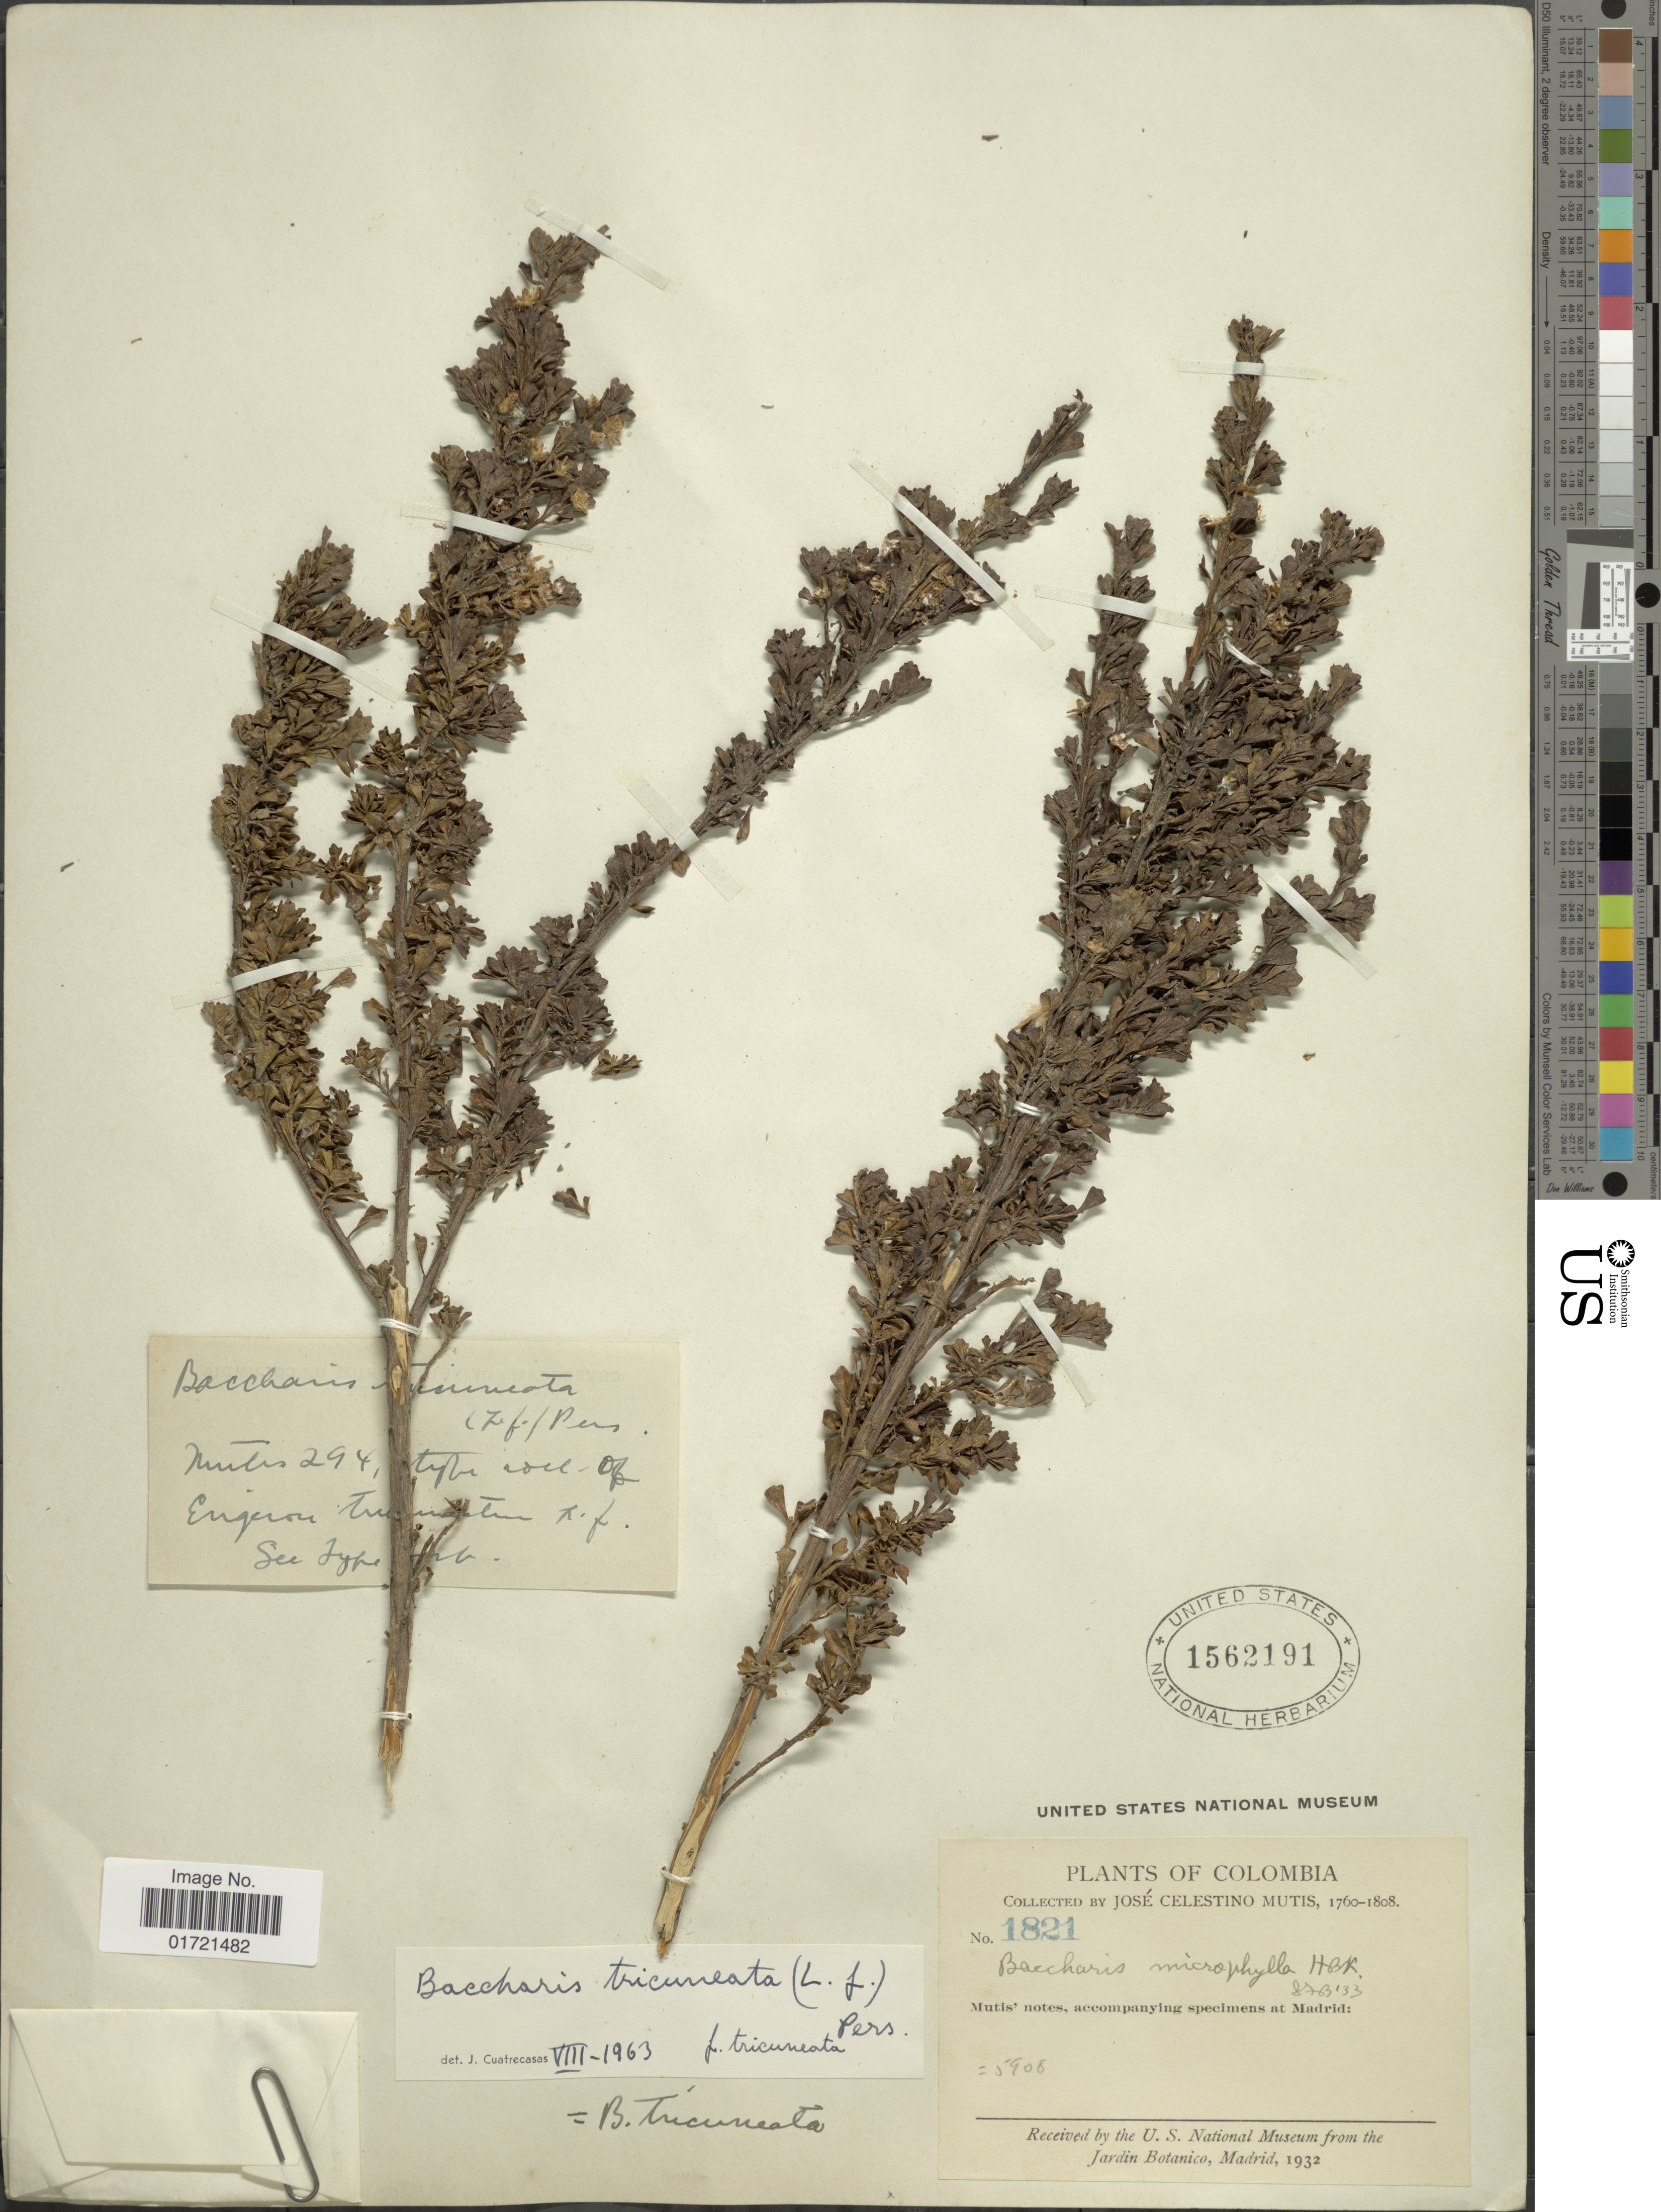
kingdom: Plantae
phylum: Tracheophyta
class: Magnoliopsida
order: Asterales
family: Asteraceae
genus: Baccharis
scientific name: Baccharis tricuneata f. tricuneata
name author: (L. f.) Pers.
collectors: J. C. B. Mutis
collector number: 1821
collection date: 1760/1808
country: Colombia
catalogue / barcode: US 1562191